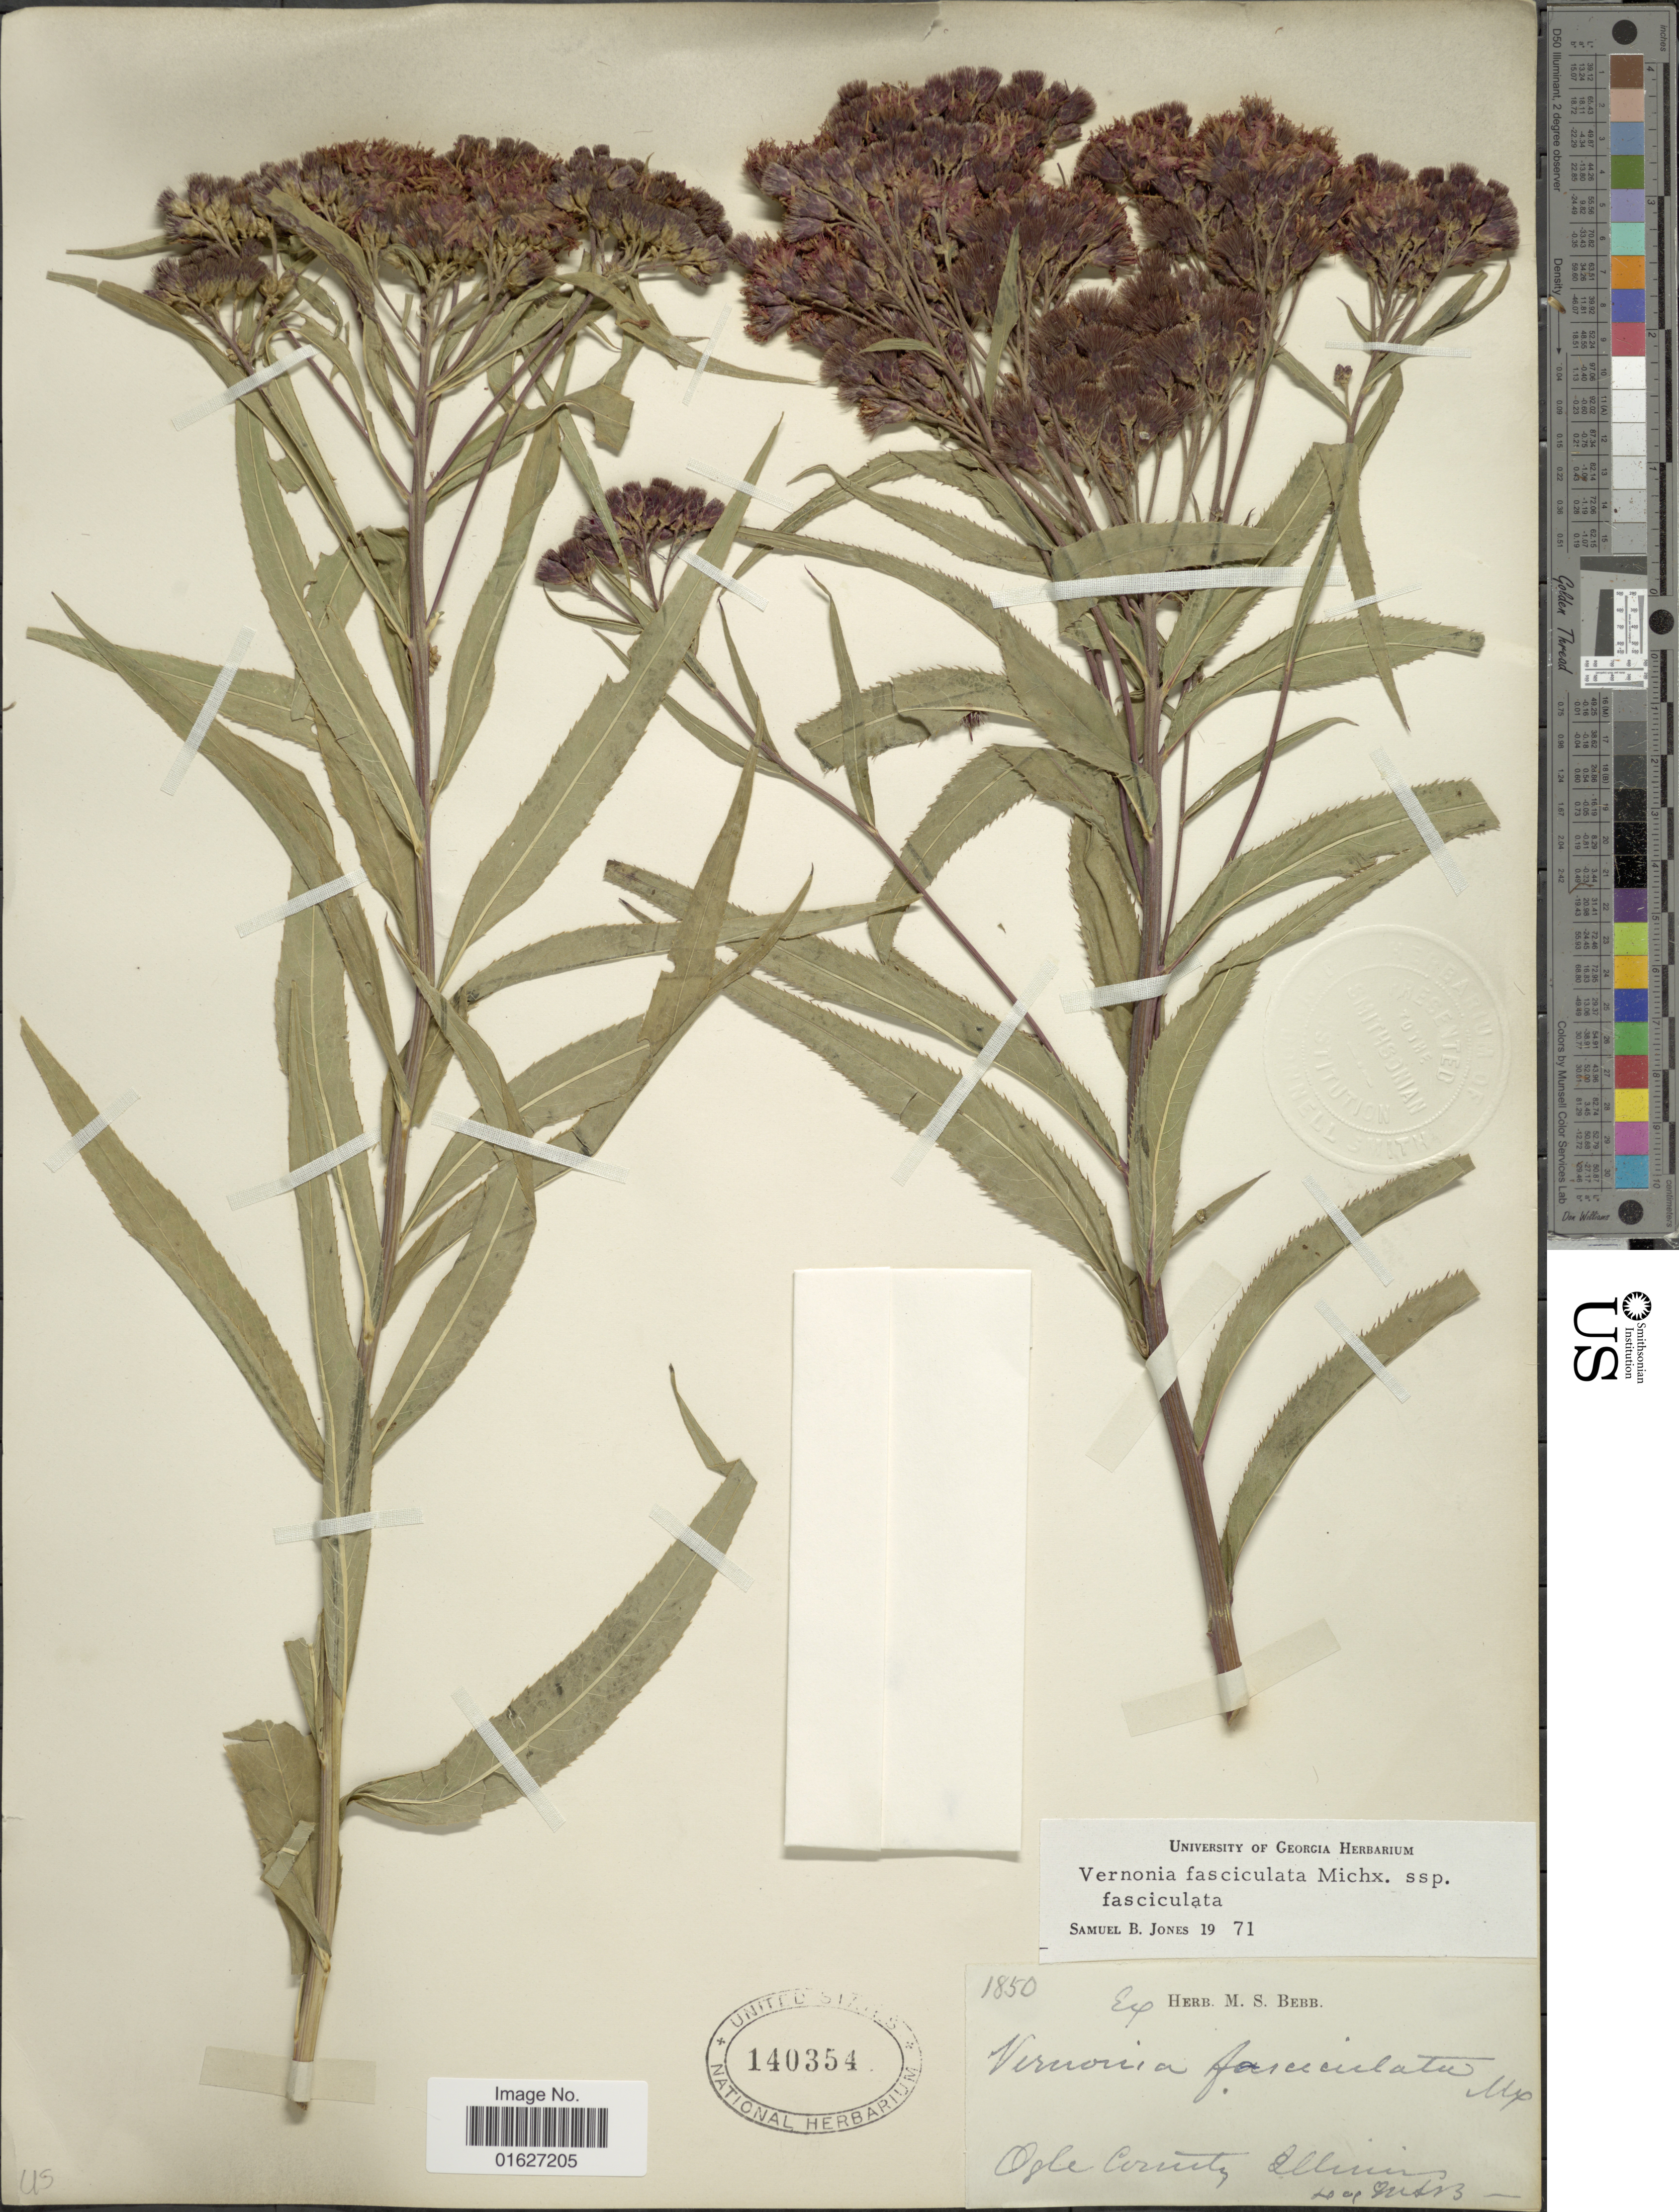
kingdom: Plantae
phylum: Tracheophyta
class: Magnoliopsida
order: Asterales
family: Asteraceae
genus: Vernonia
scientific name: Vernonia fasciculata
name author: Michx.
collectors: M. Bebb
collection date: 1850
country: United States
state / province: Illinois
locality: Ogle County.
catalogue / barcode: US 140354